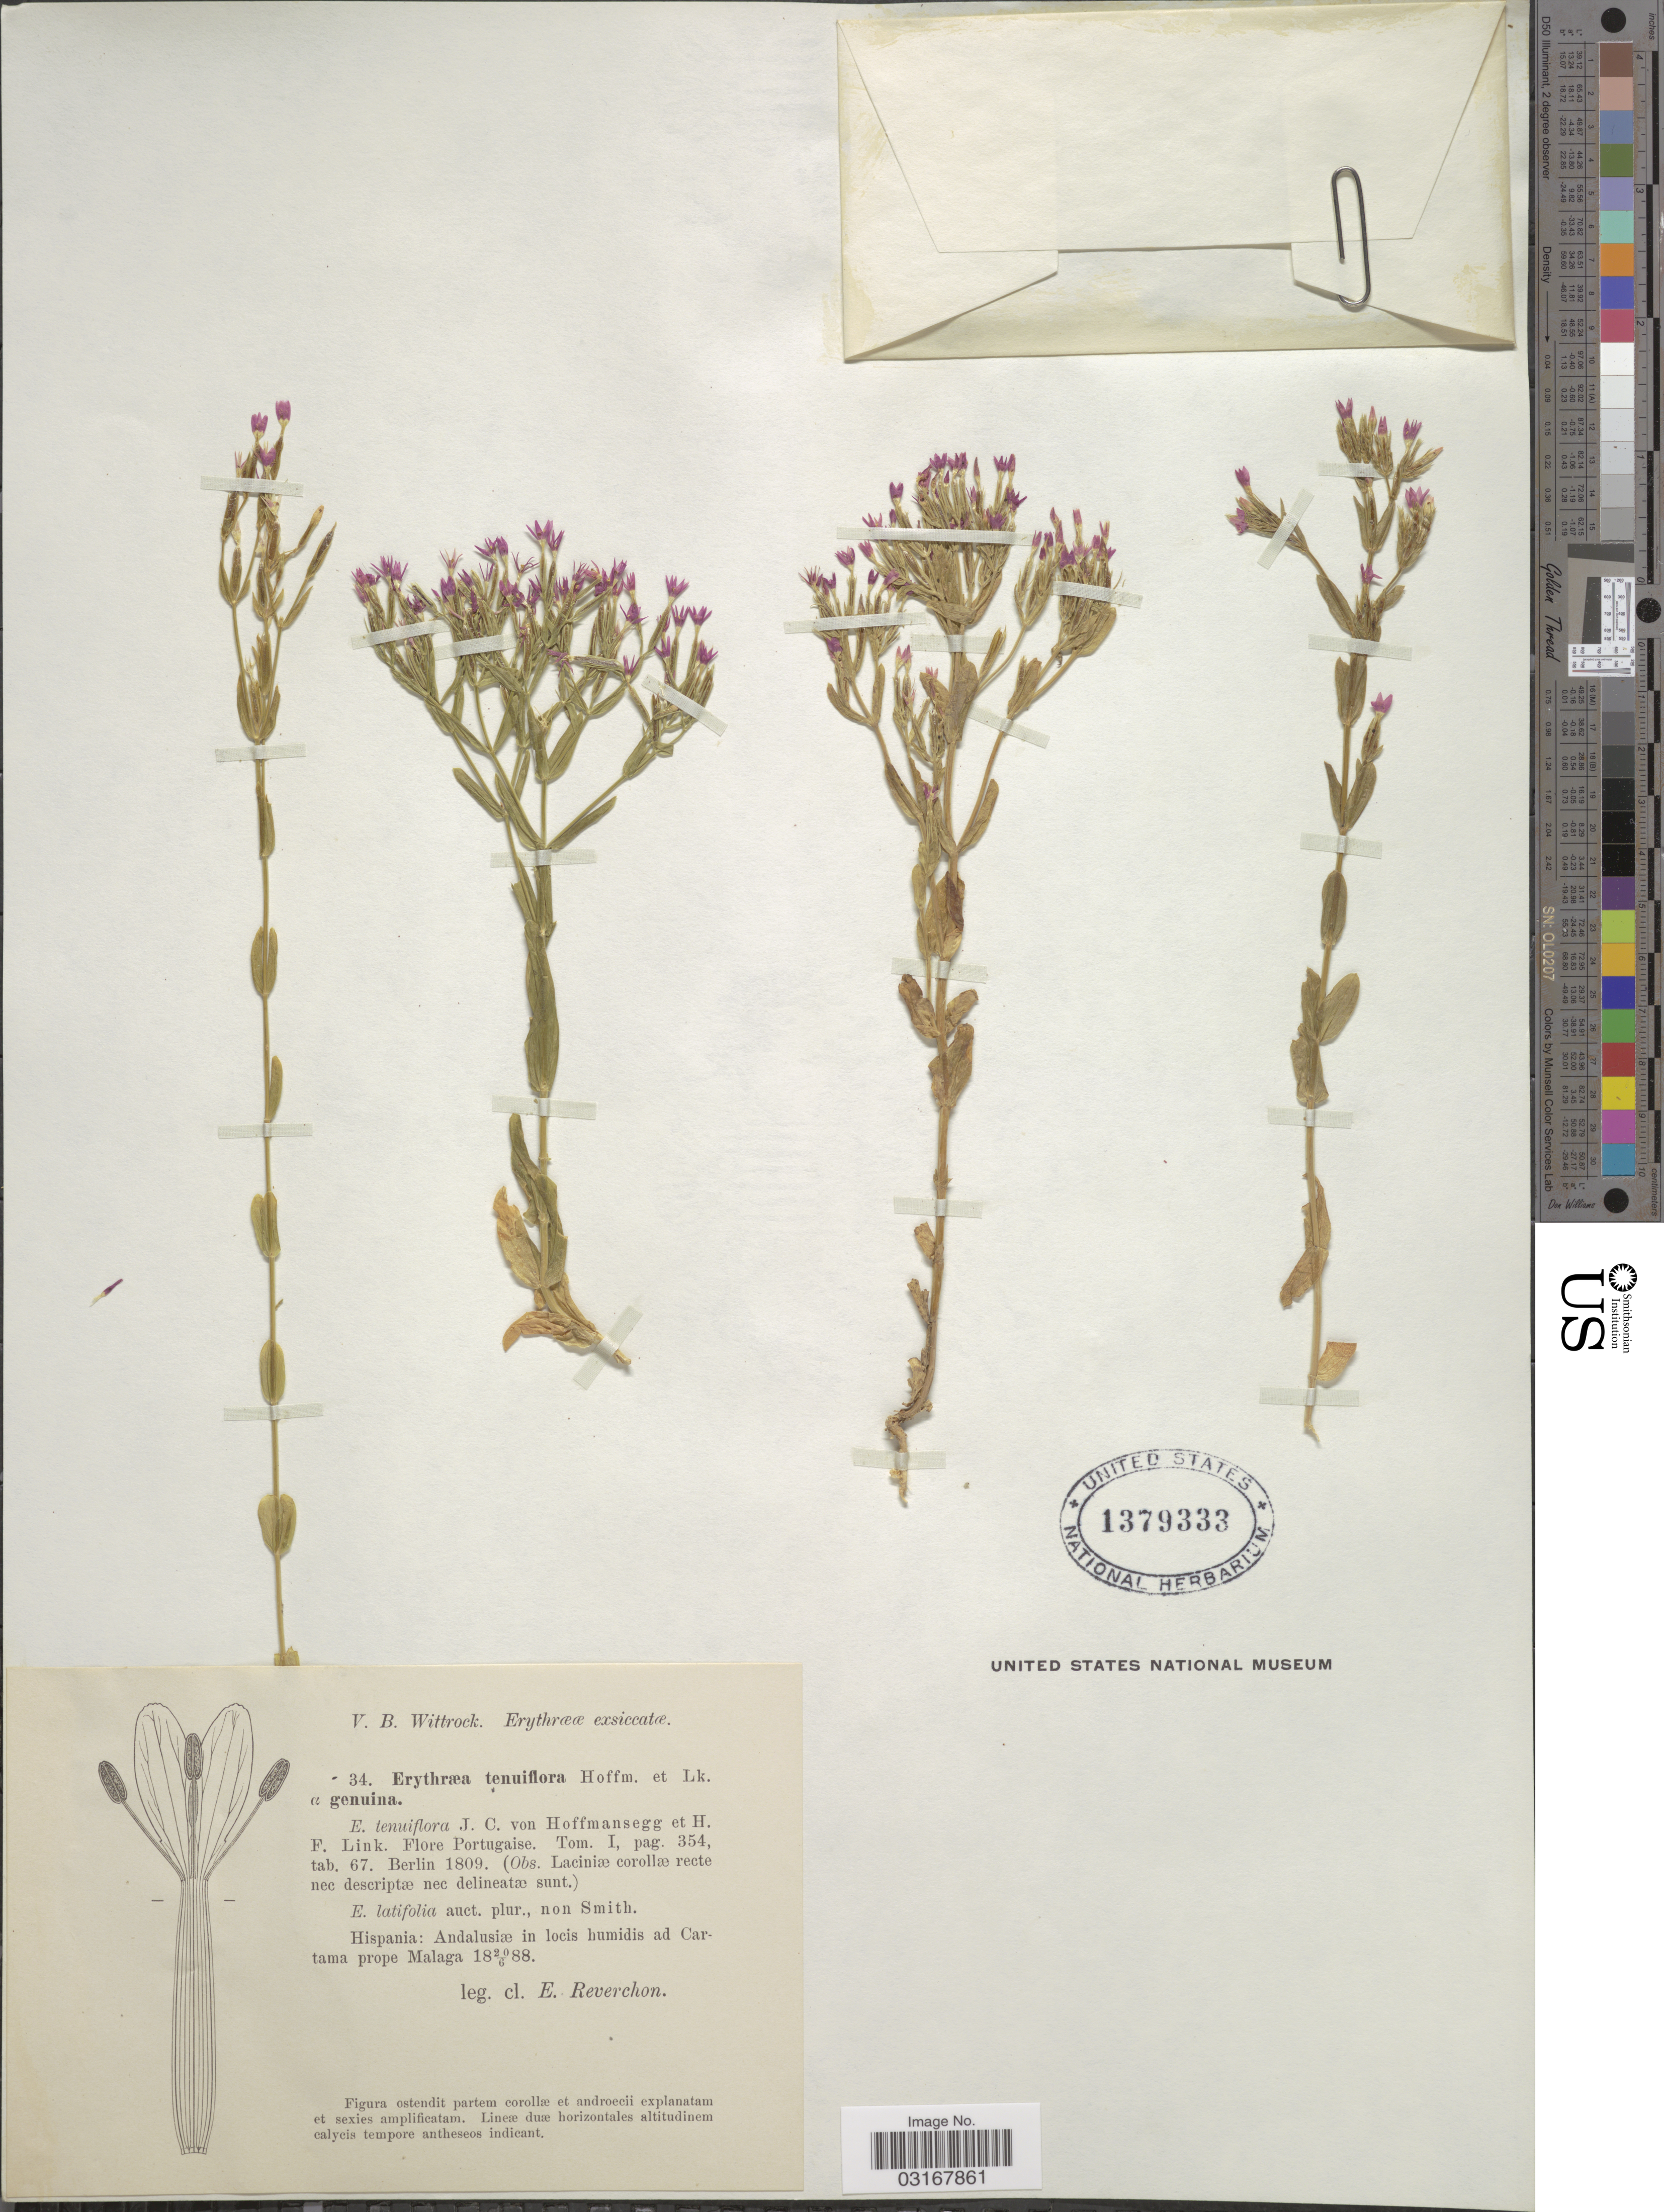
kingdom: Plantae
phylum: Tracheophyta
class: Magnoliopsida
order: Gentianales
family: Gentianaceae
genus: Centaurium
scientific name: Centaurium tenuiflorum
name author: (Hoffmanns. & Link) Fritsch ex Janch.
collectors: E. Reverchon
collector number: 34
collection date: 1888-06-20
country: Spain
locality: Hispania: Andalusiæ in locis humidis ad Cartama prope Malaga.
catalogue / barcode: US 1379333